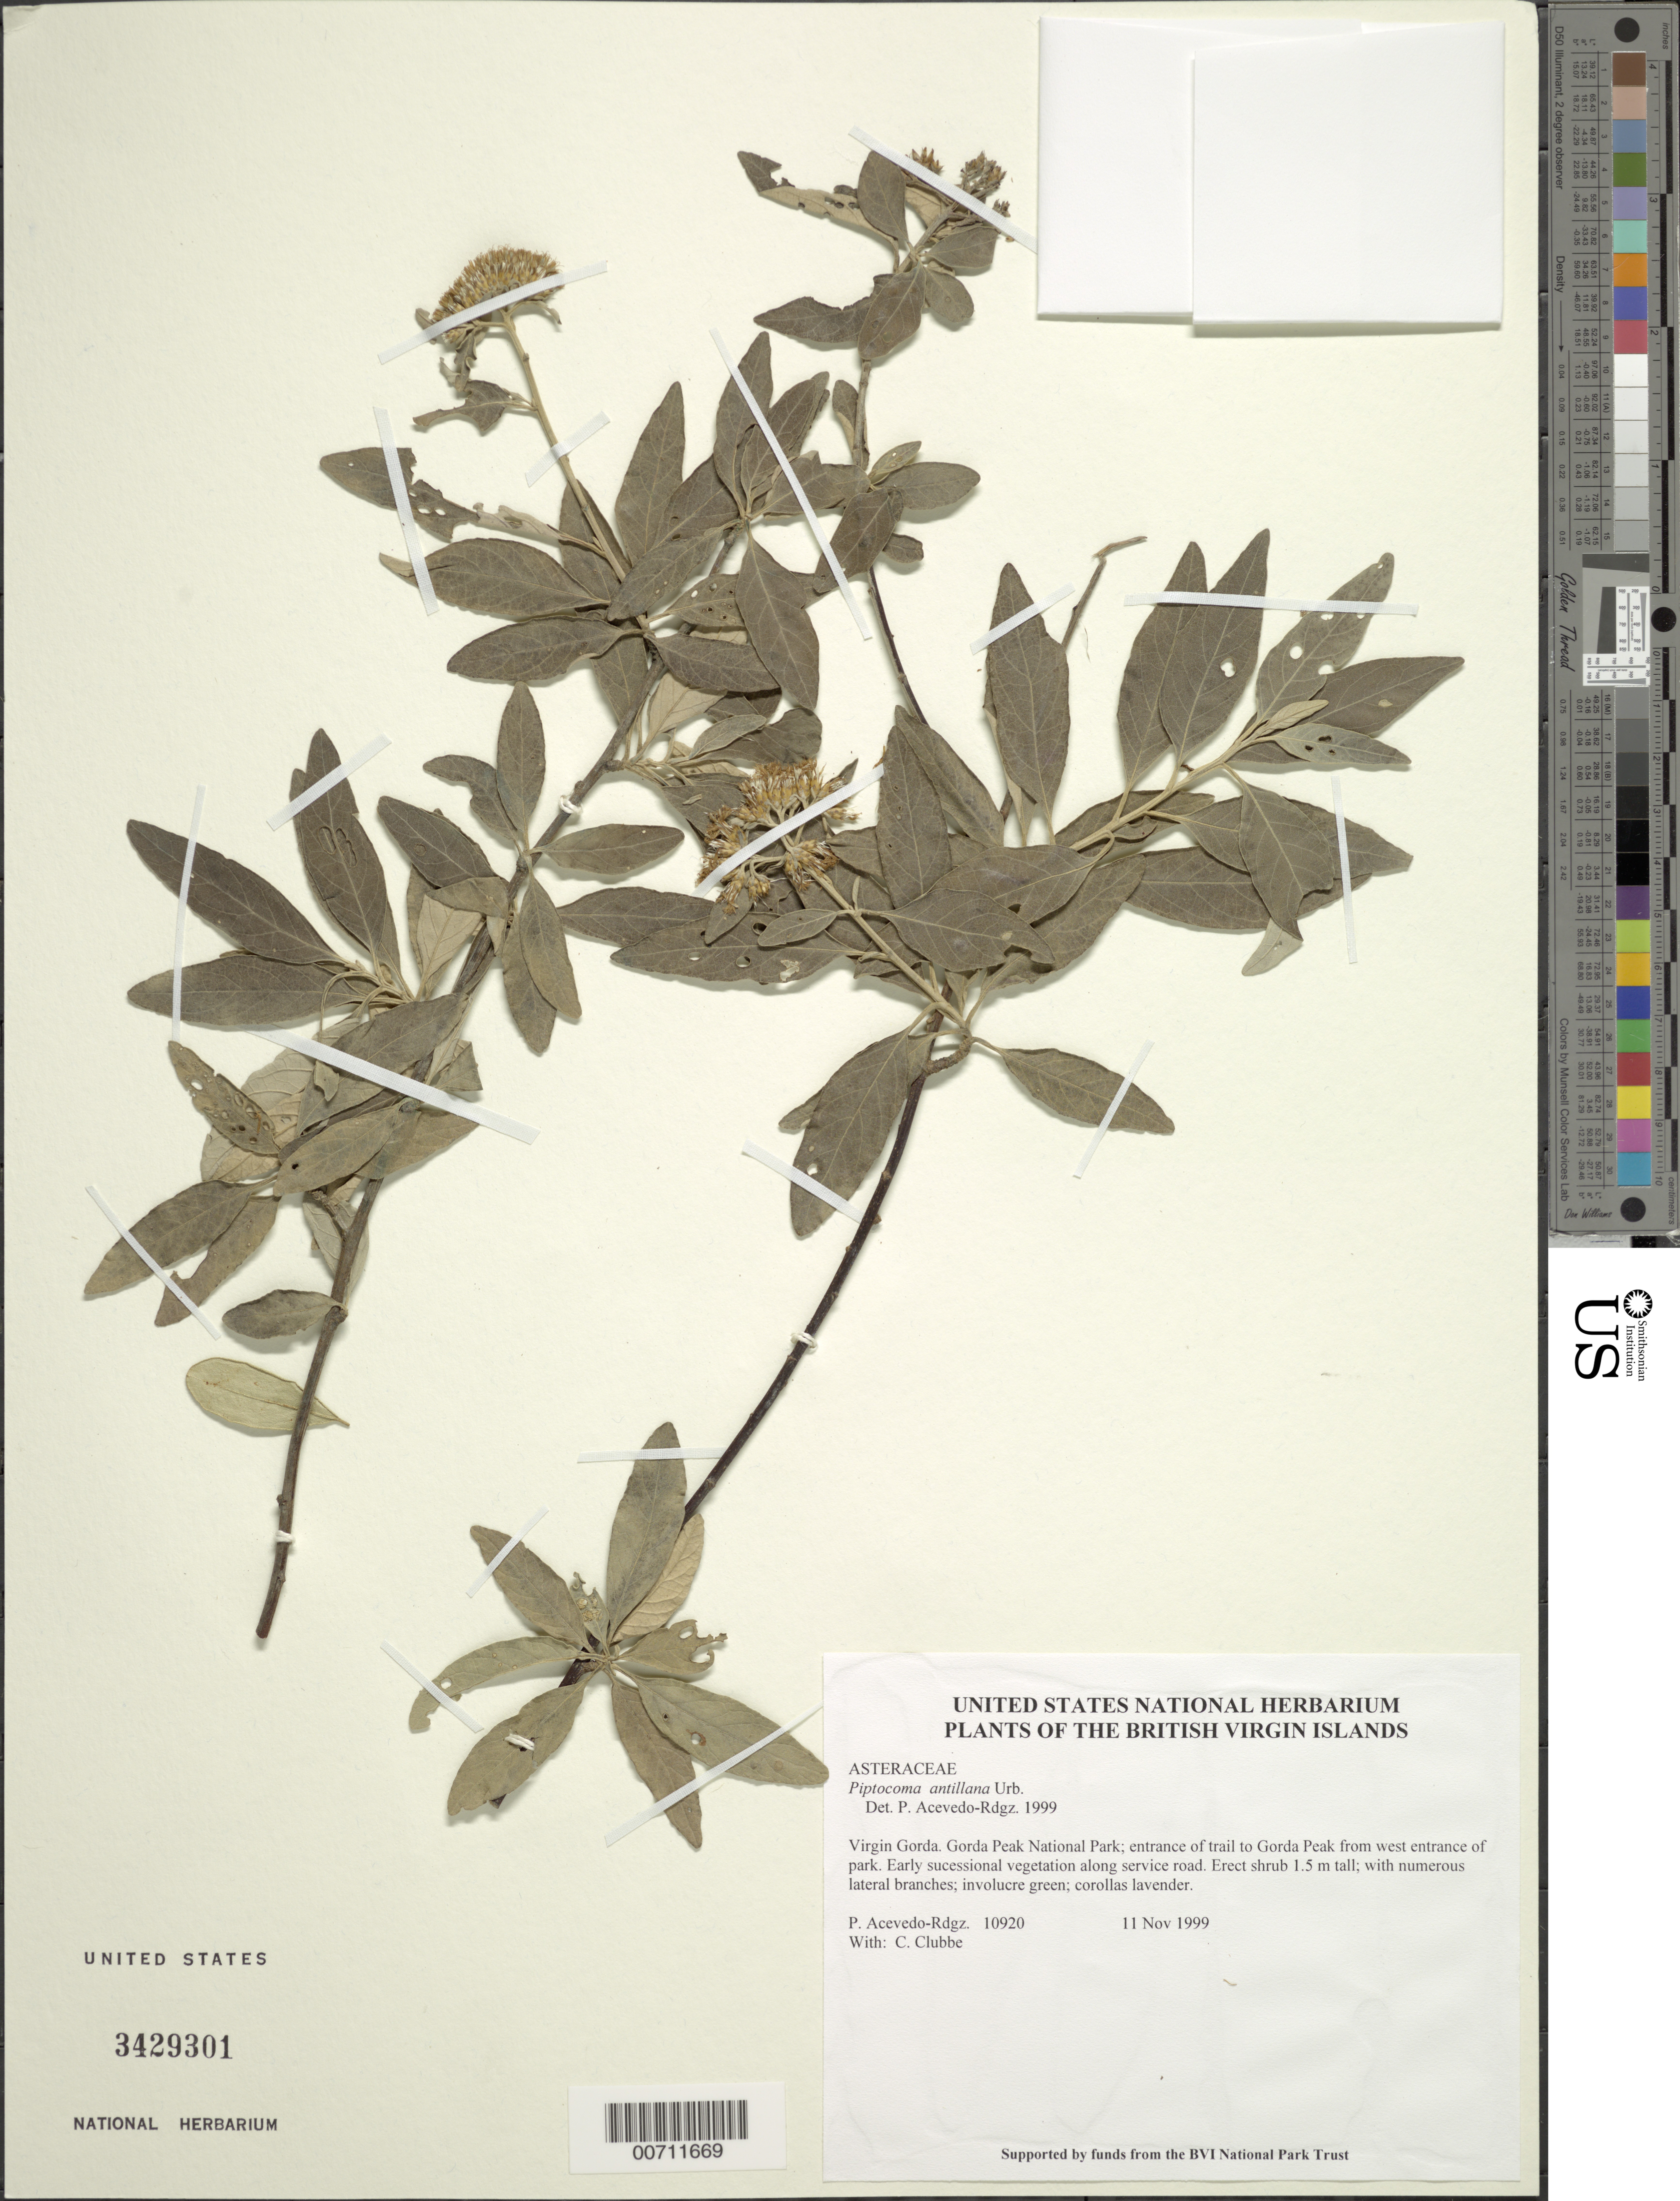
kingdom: Plantae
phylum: Tracheophyta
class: Magnoliopsida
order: Asterales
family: Asteraceae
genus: Piptocoma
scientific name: Piptocoma antillana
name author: Urb.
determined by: Acevedo-Rodríguez, P., (BOT), Smithsonian Institution - National Museum of Natural History (UNITED STATES)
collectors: P. Acevedo-Rodr., C. Clubbe, M. Gillman & C. Hankamer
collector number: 10920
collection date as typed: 11 Nov 1999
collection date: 1999-11-11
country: British Virgin Islands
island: Virgin Gorda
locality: Gorda Peak National Park; entrance of trail to Gorda Peak from west entrance of park.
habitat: Early sucessional vegetation along service road.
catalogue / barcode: US 3429301